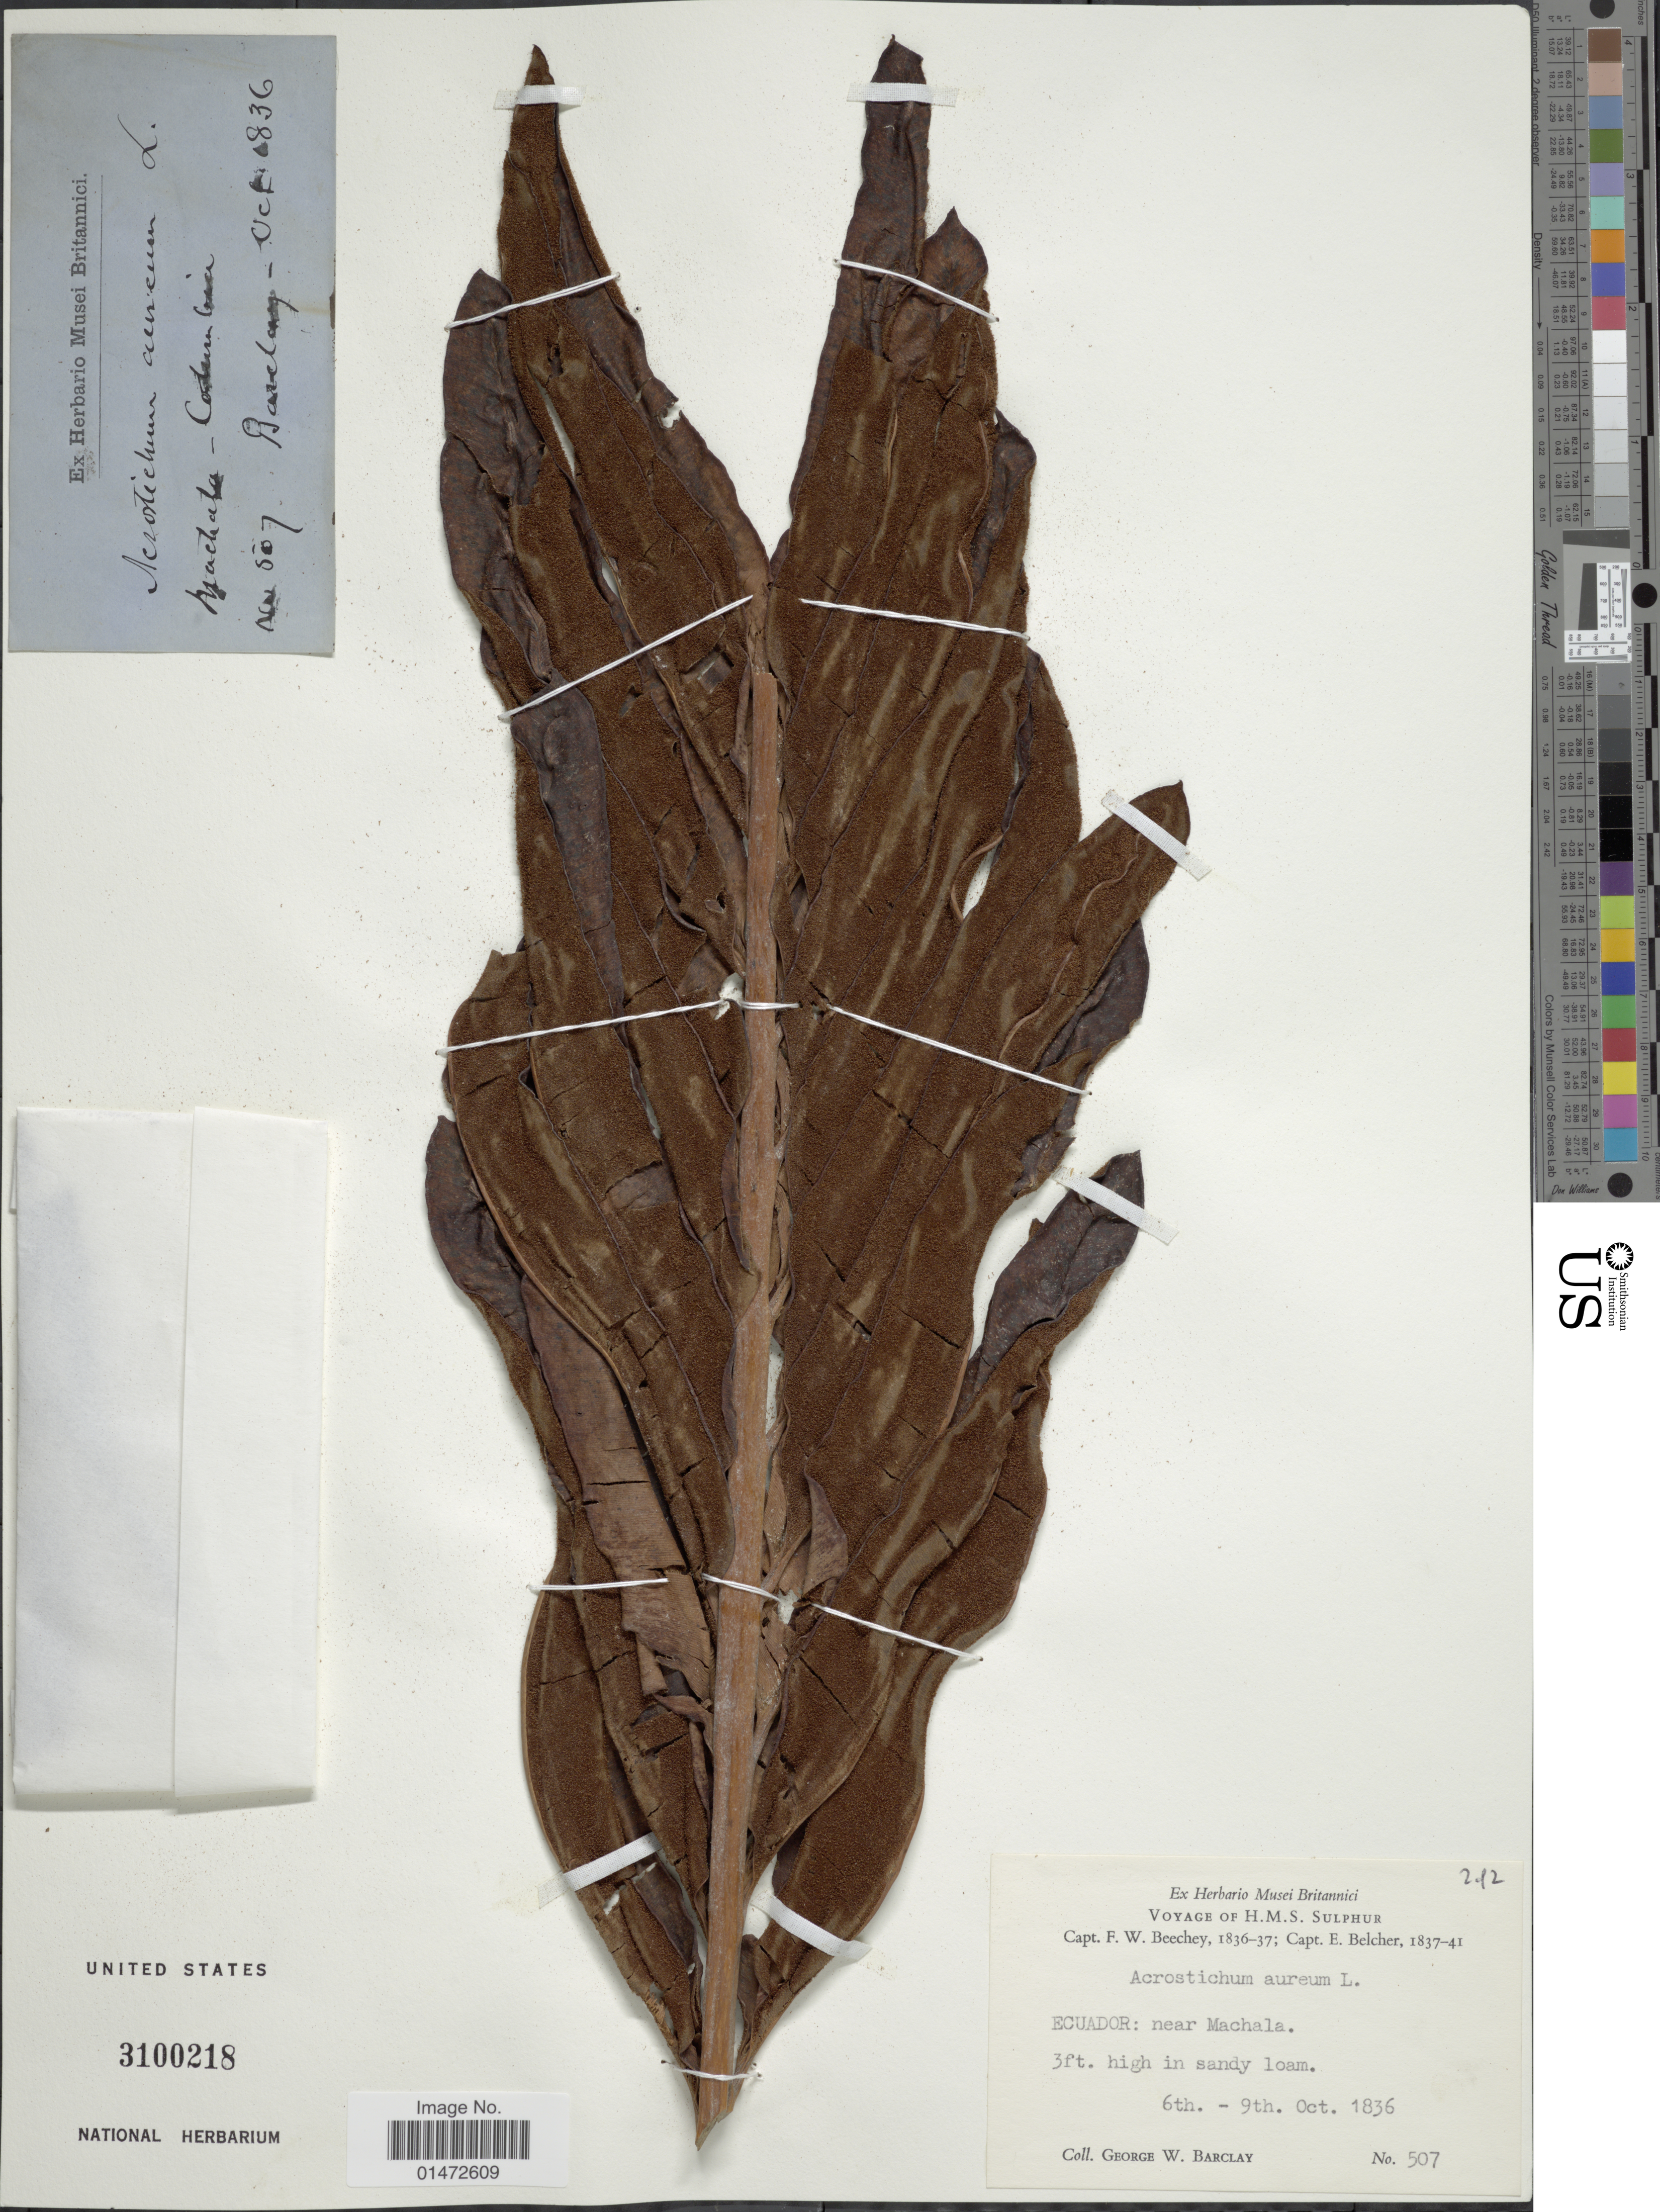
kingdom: Plantae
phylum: Tracheophyta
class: Polypodiopsida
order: Polypodiales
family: Pteridaceae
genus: Acrostichum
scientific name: Acrostichum aureum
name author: L.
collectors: G. W. Barclay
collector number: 507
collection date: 1836-10-06/1836-10-09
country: Ecuador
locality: Near Machala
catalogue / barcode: US 3100218